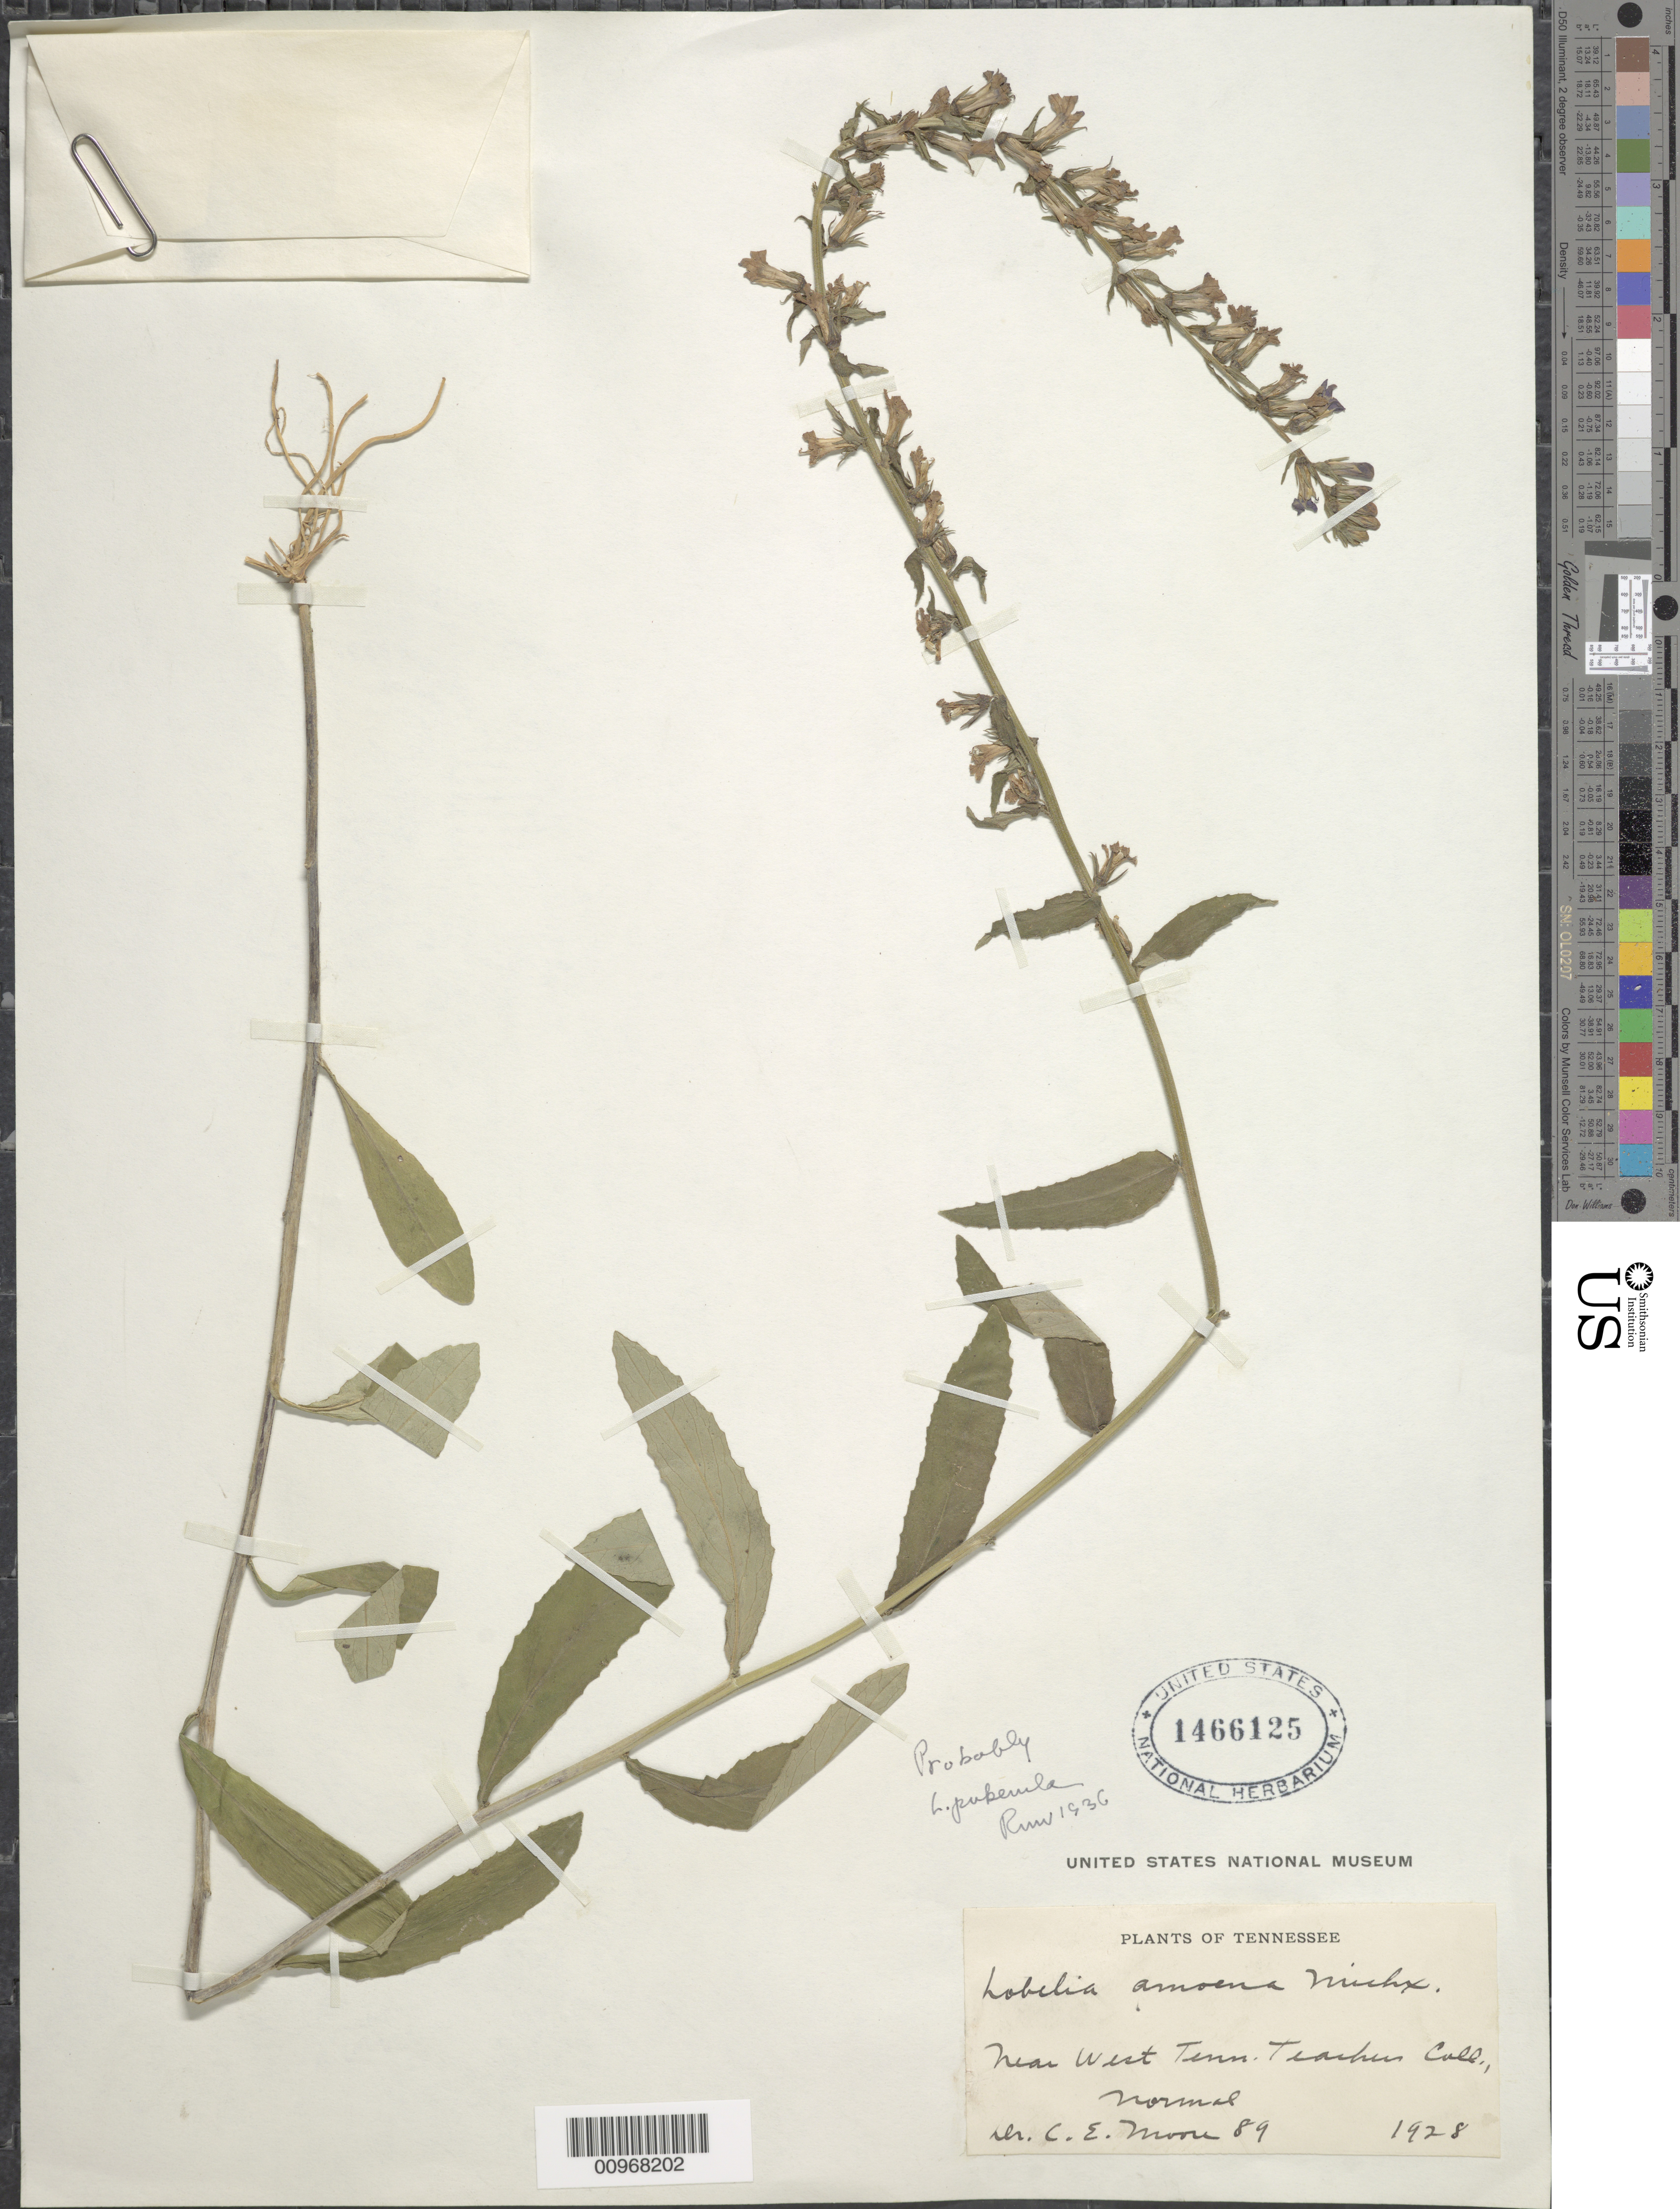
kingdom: Plantae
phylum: Tracheophyta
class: Magnoliopsida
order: Asterales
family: Campanulaceae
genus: Lobelia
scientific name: Lobelia puberula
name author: Michx.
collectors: C. Moore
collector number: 89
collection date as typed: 1928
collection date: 1928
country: United States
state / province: Tennessee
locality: Near West Tenn. Teachers Coll., Normal.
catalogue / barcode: US 1466125